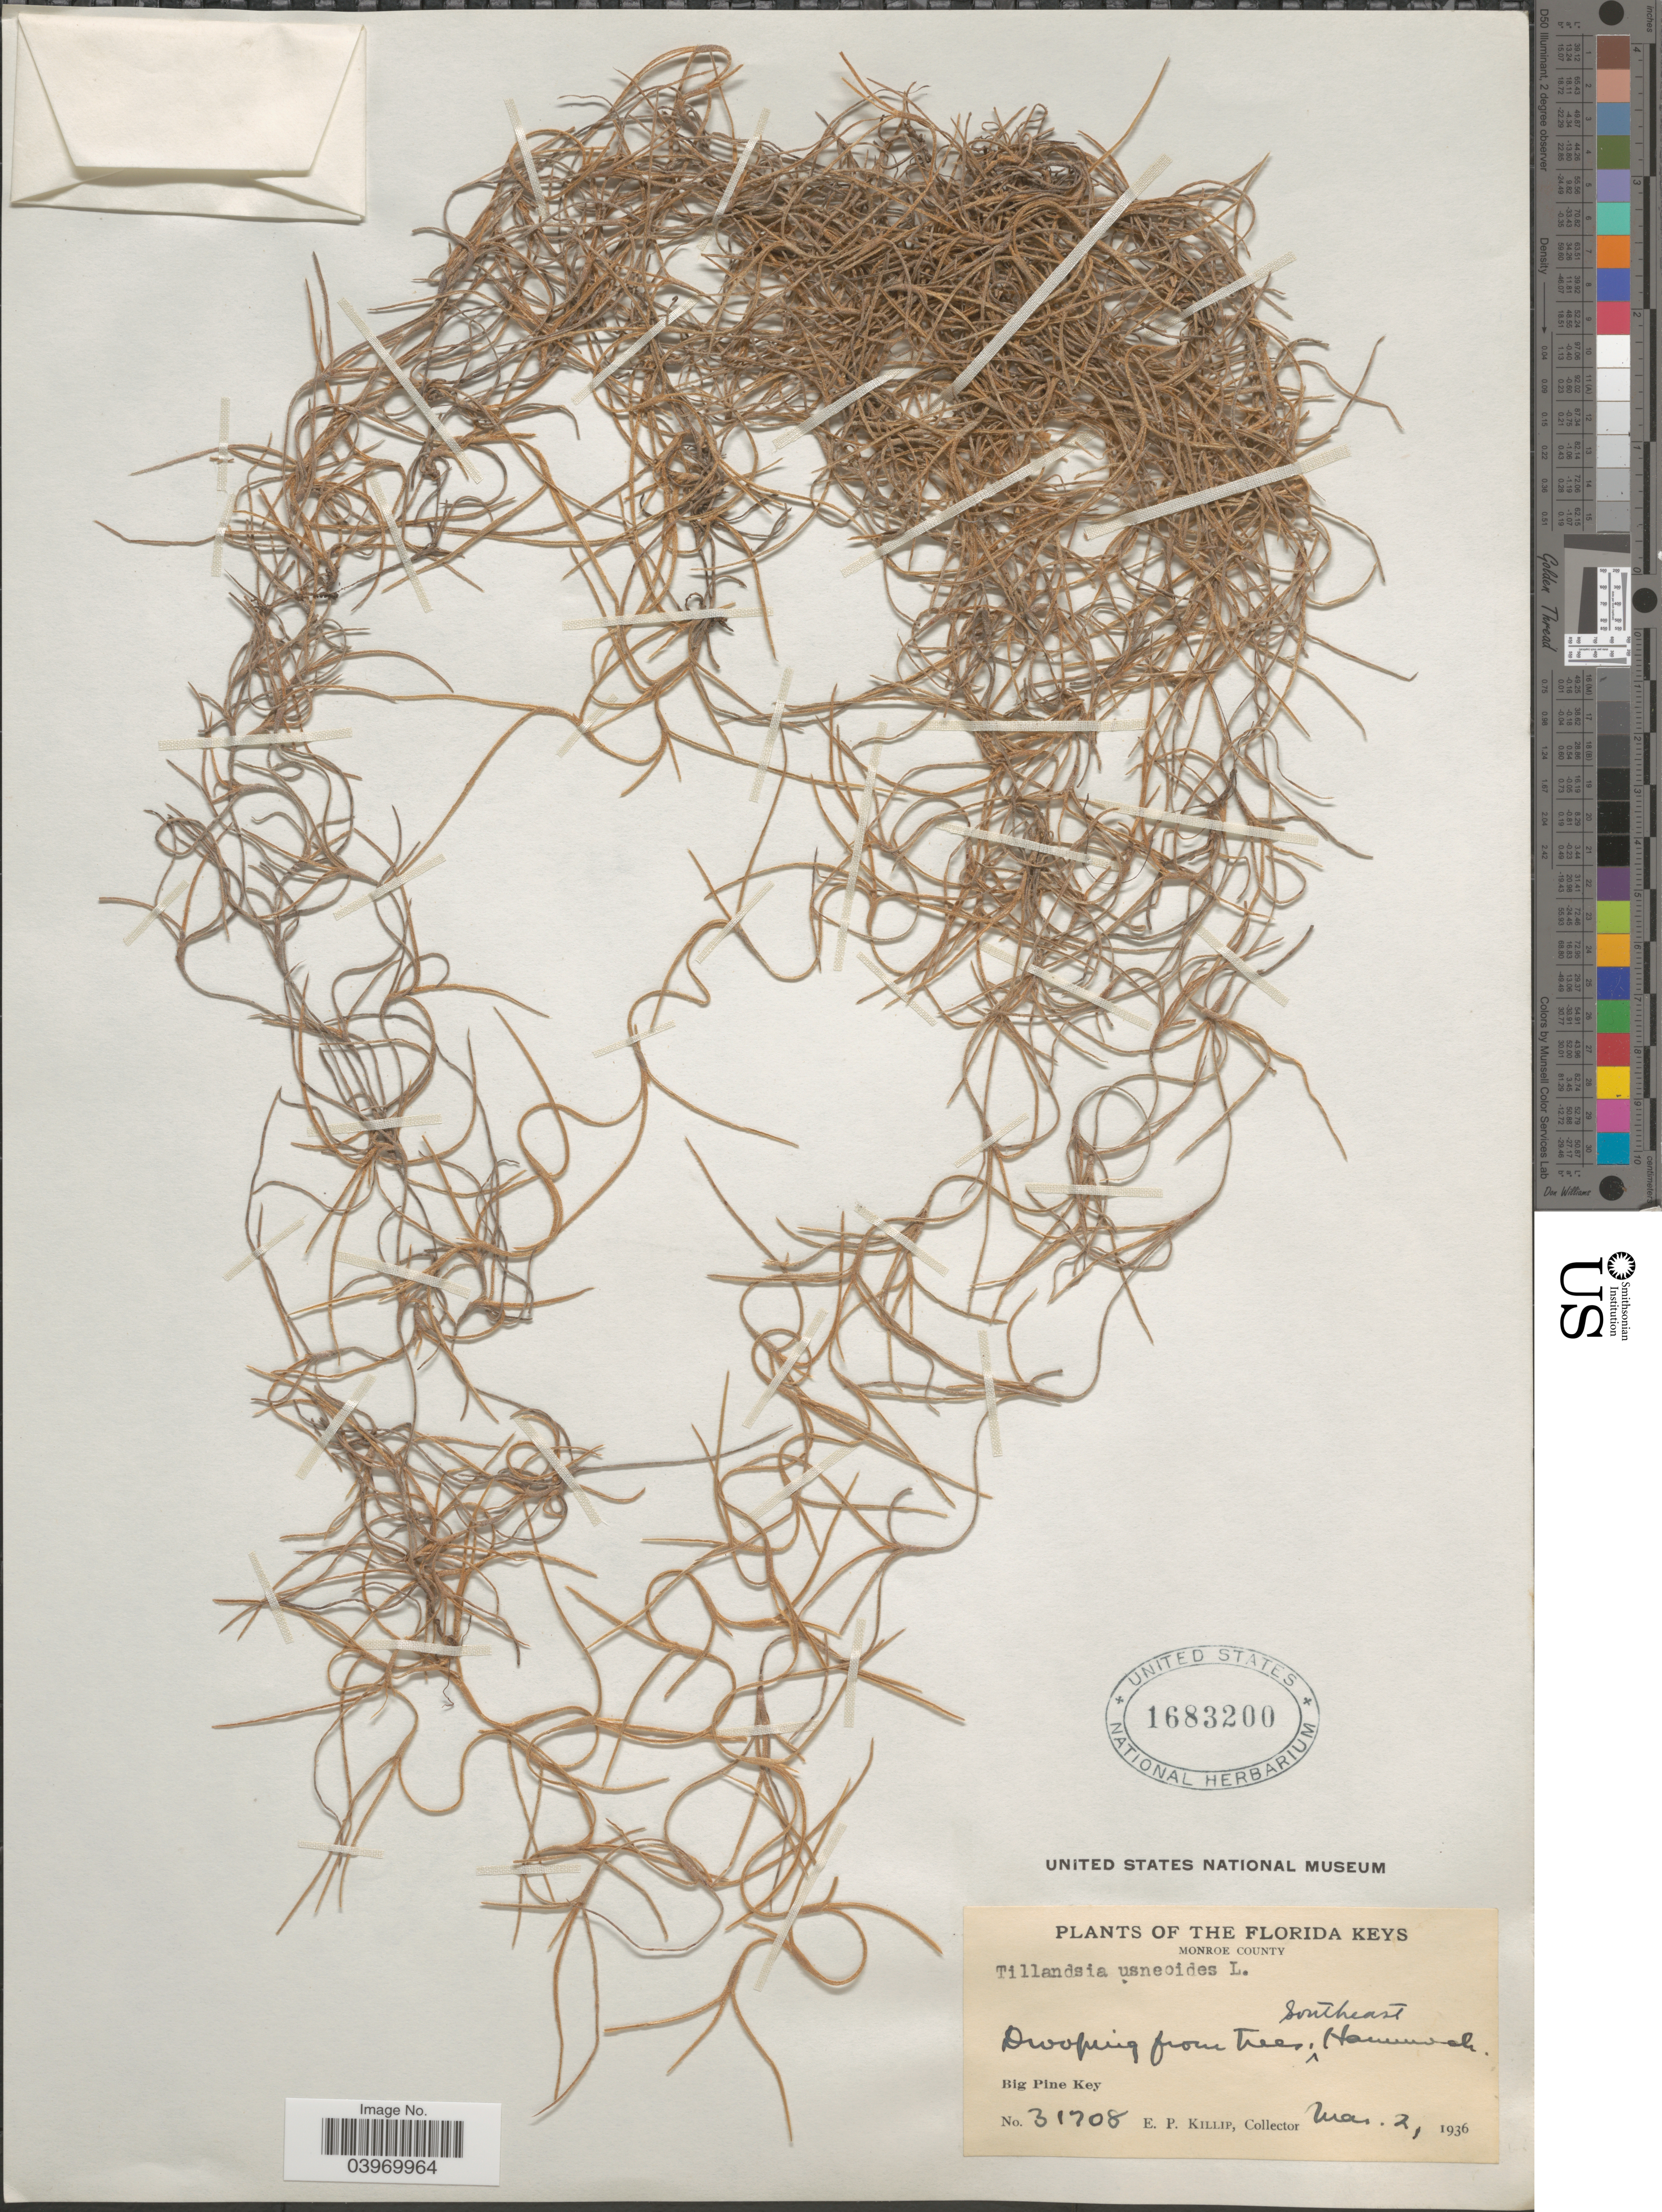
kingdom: Plantae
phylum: Tracheophyta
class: Liliopsida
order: Poales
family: Bromeliaceae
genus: Tillandsia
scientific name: Tillandsia usneoides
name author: (L.) L.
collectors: E. P. Killip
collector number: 31708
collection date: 1936-03-02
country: United States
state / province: Florida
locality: The Florida Keys. Monroe County. Southeast Hammock. Big Pine Key.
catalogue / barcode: US 1683200